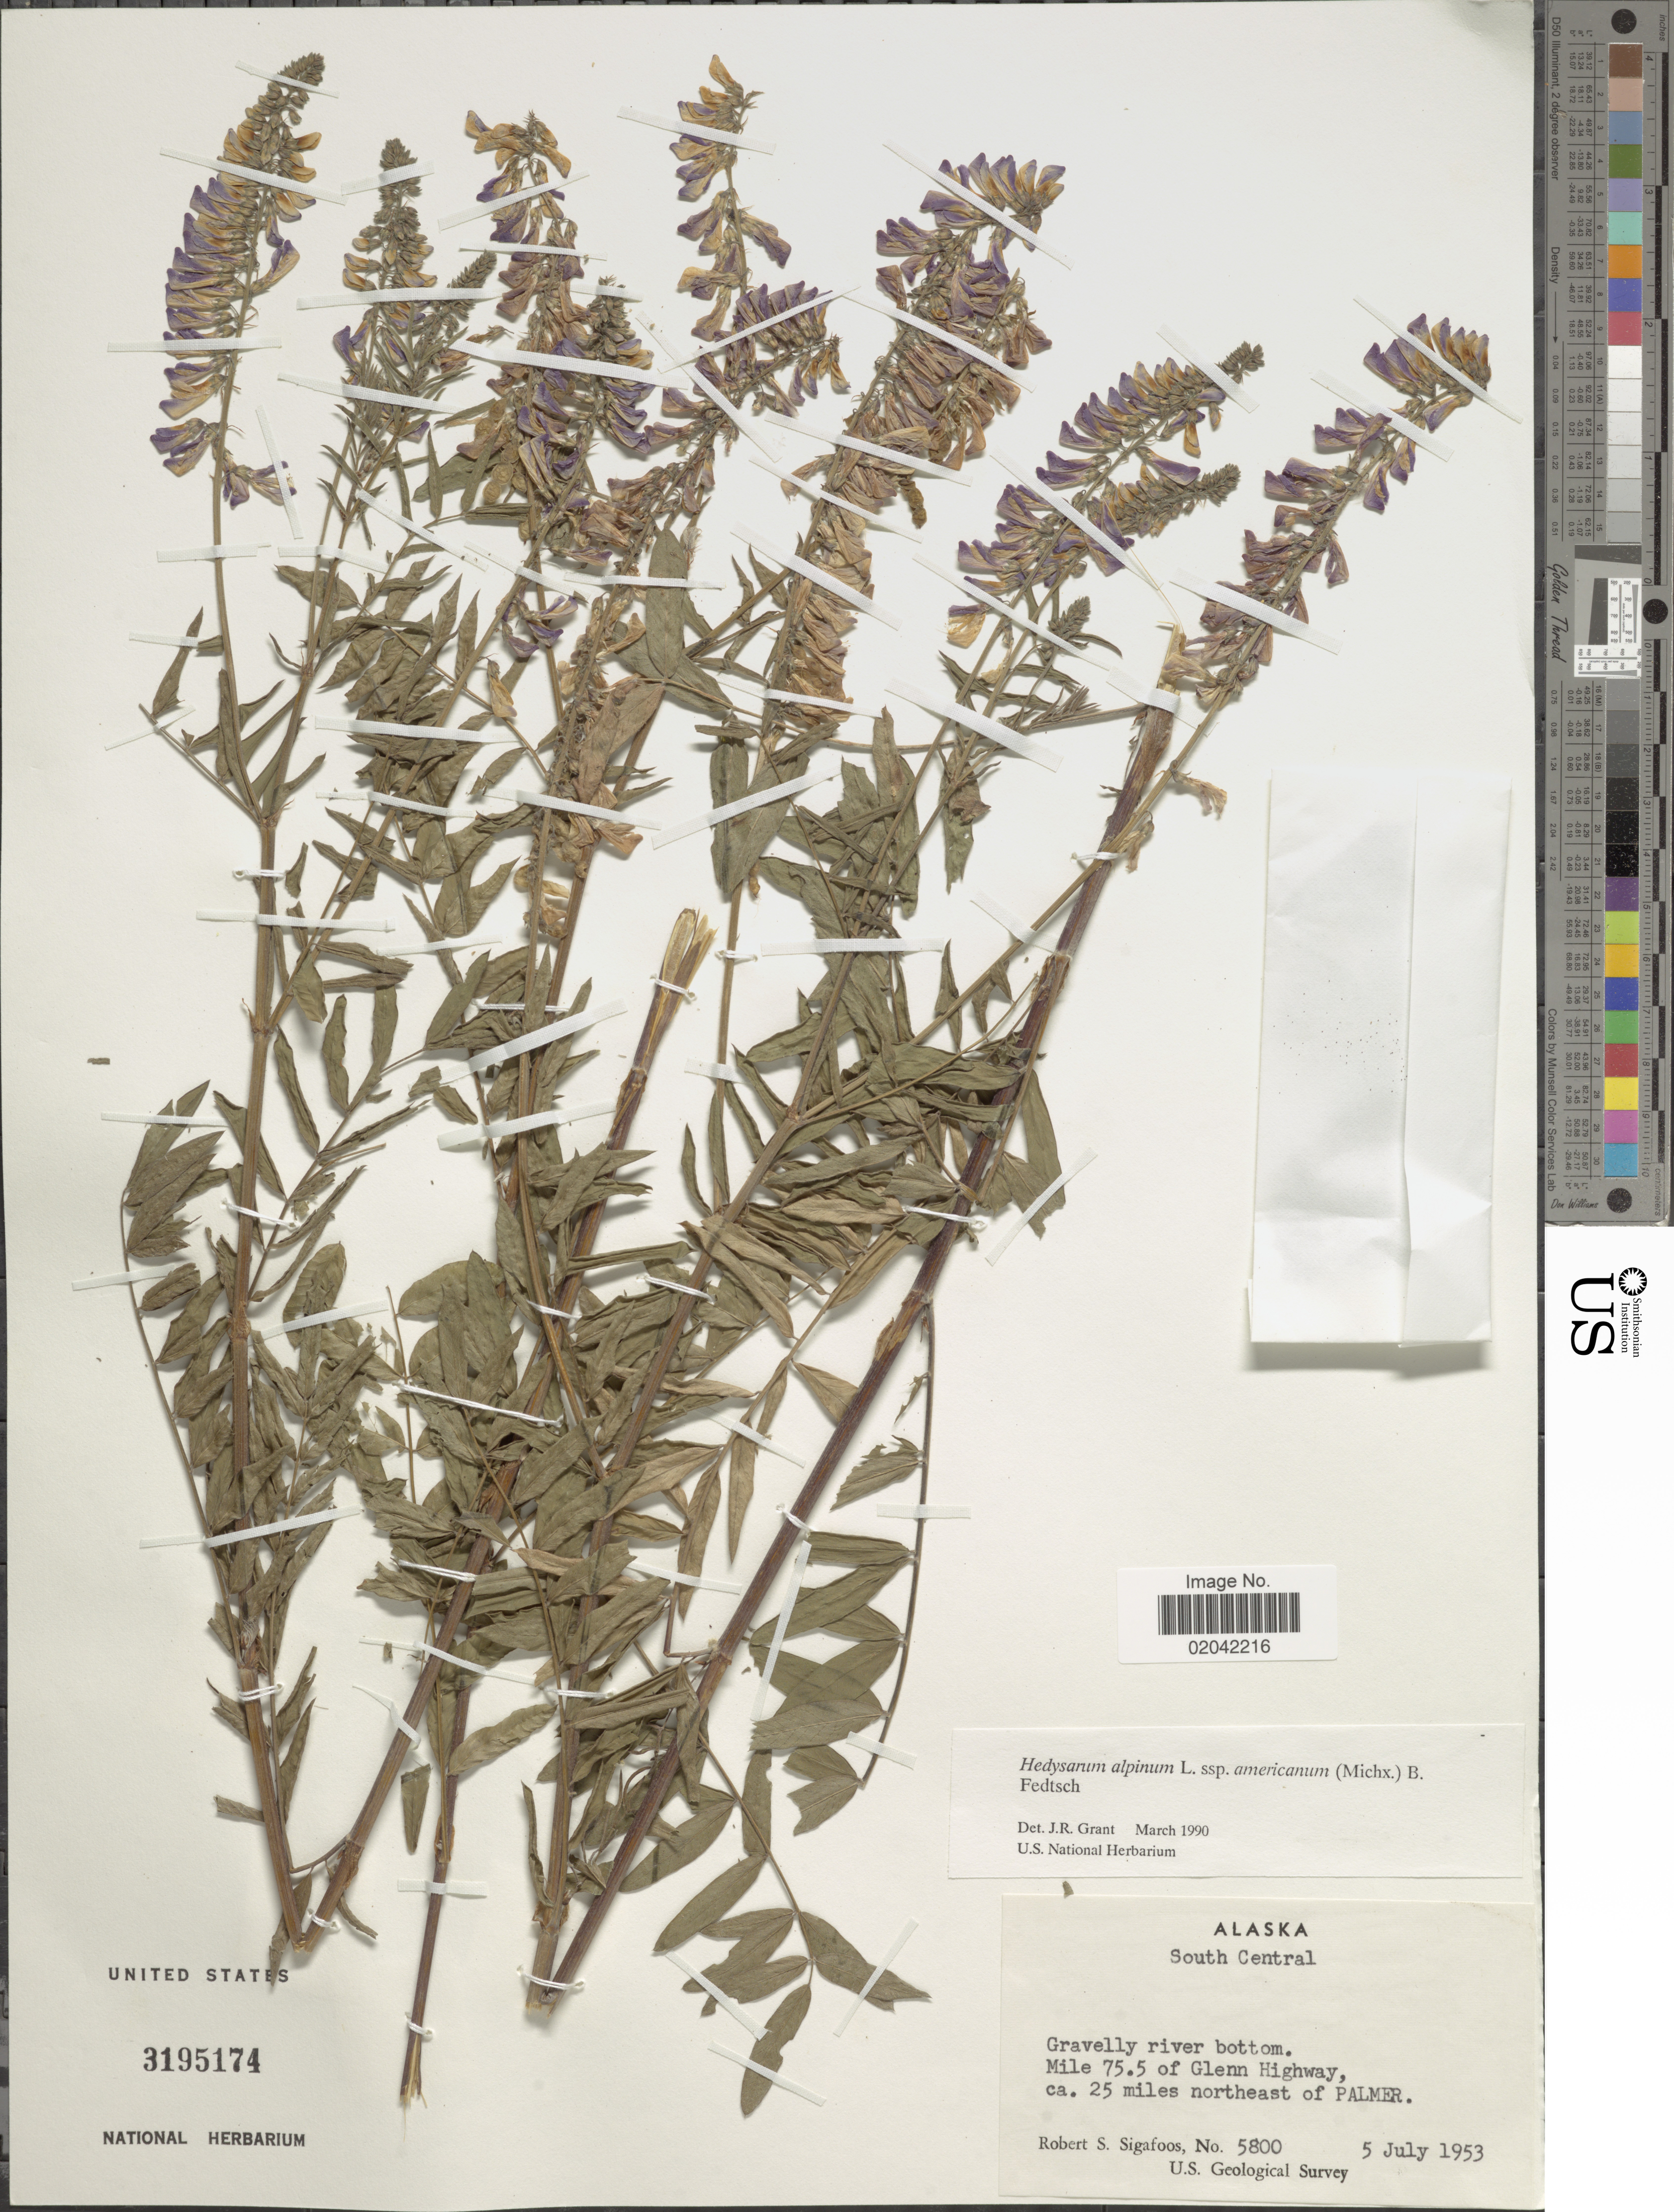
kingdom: Plantae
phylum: Tracheophyta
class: Magnoliopsida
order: Fabales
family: Fabaceae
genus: Hedysarum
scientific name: Hedysarum alpinum var. americanum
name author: Michx. ex Pursh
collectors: R. Sigafoos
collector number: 5800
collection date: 1953-07-05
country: United States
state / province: Alaska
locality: South Central. Gravelly river bottom. Mile 75.5 of Glenn Highway, ca. 25 miles northeast of Palmer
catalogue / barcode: US 3195174